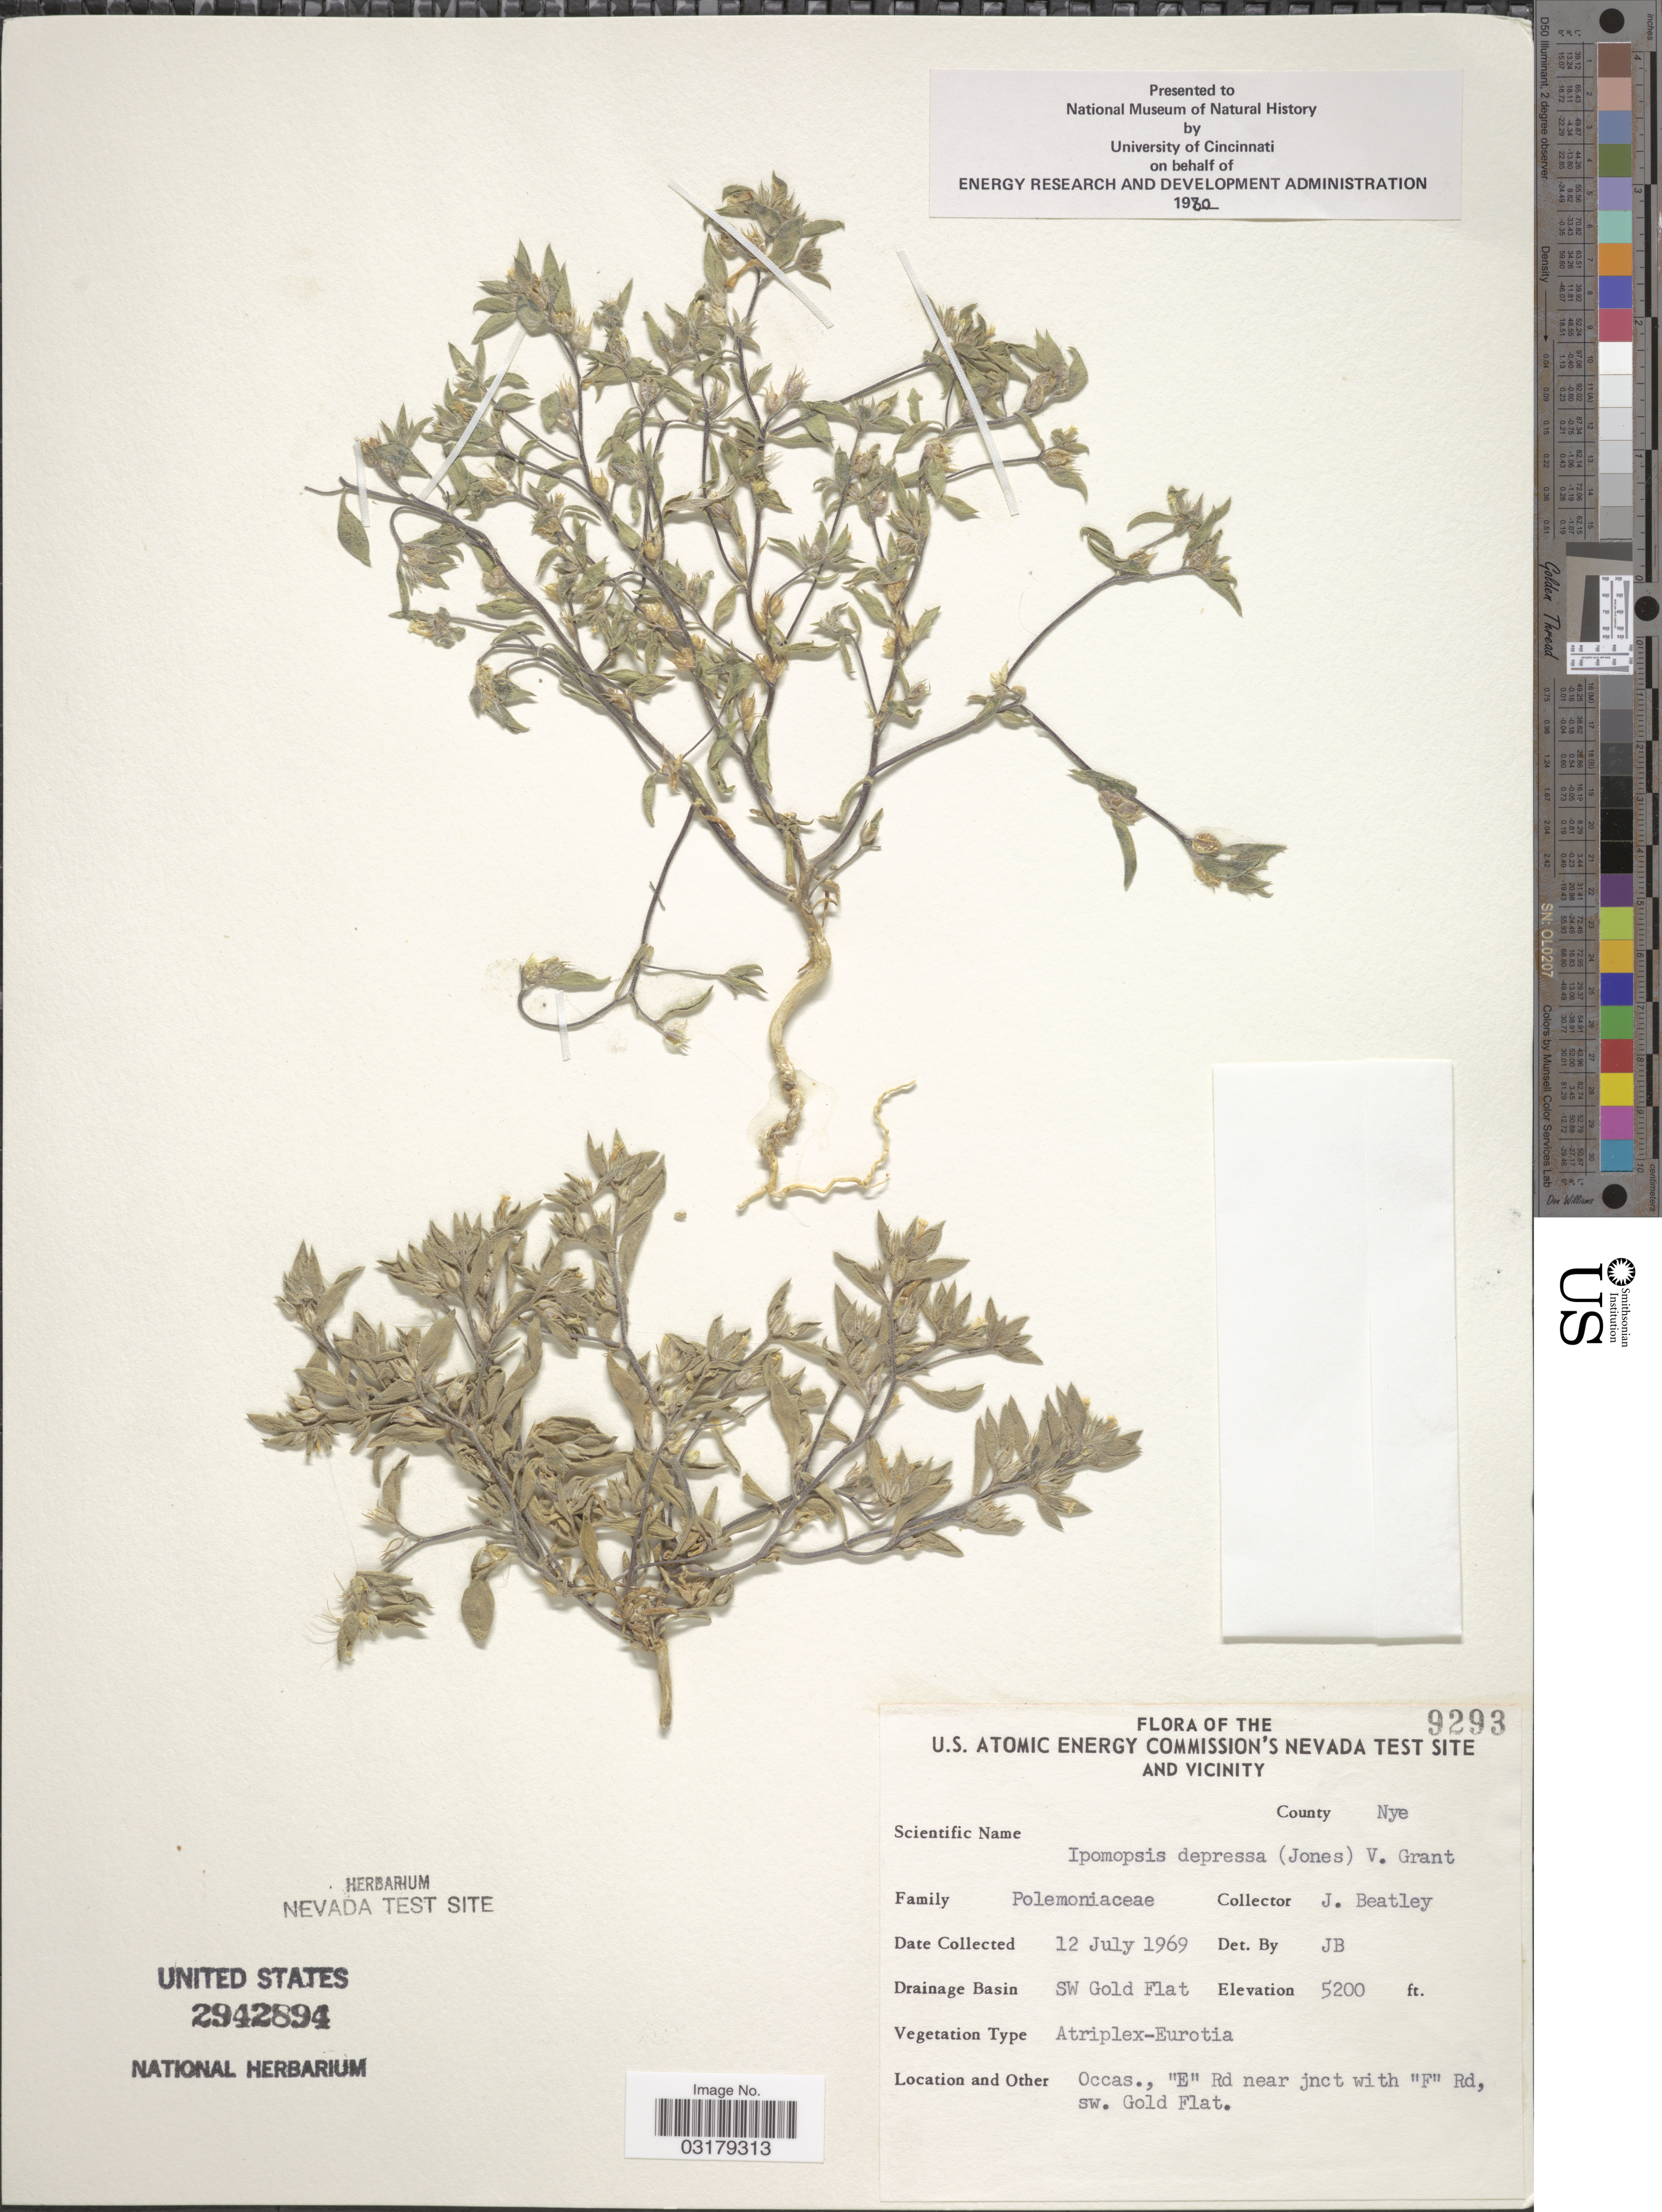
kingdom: Plantae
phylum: Tracheophyta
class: Magnoliopsida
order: Ericales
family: Polemoniaceae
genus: Ipomopsis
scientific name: Ipomopsis depressa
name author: (M.E. Jones ex A. Gray) V.E. Grant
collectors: J. C. Beatley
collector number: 9293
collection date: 1969-07-12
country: United States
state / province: Nevada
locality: The U.S. Atomic Energy Commission's Nevada test site and vicinity. County Nye. Drainage Basin SW Gold Flat. Occas., "E" Rd near jnct with "F" Rd, sw. Gold Flat.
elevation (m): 1585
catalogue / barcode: US 2942894